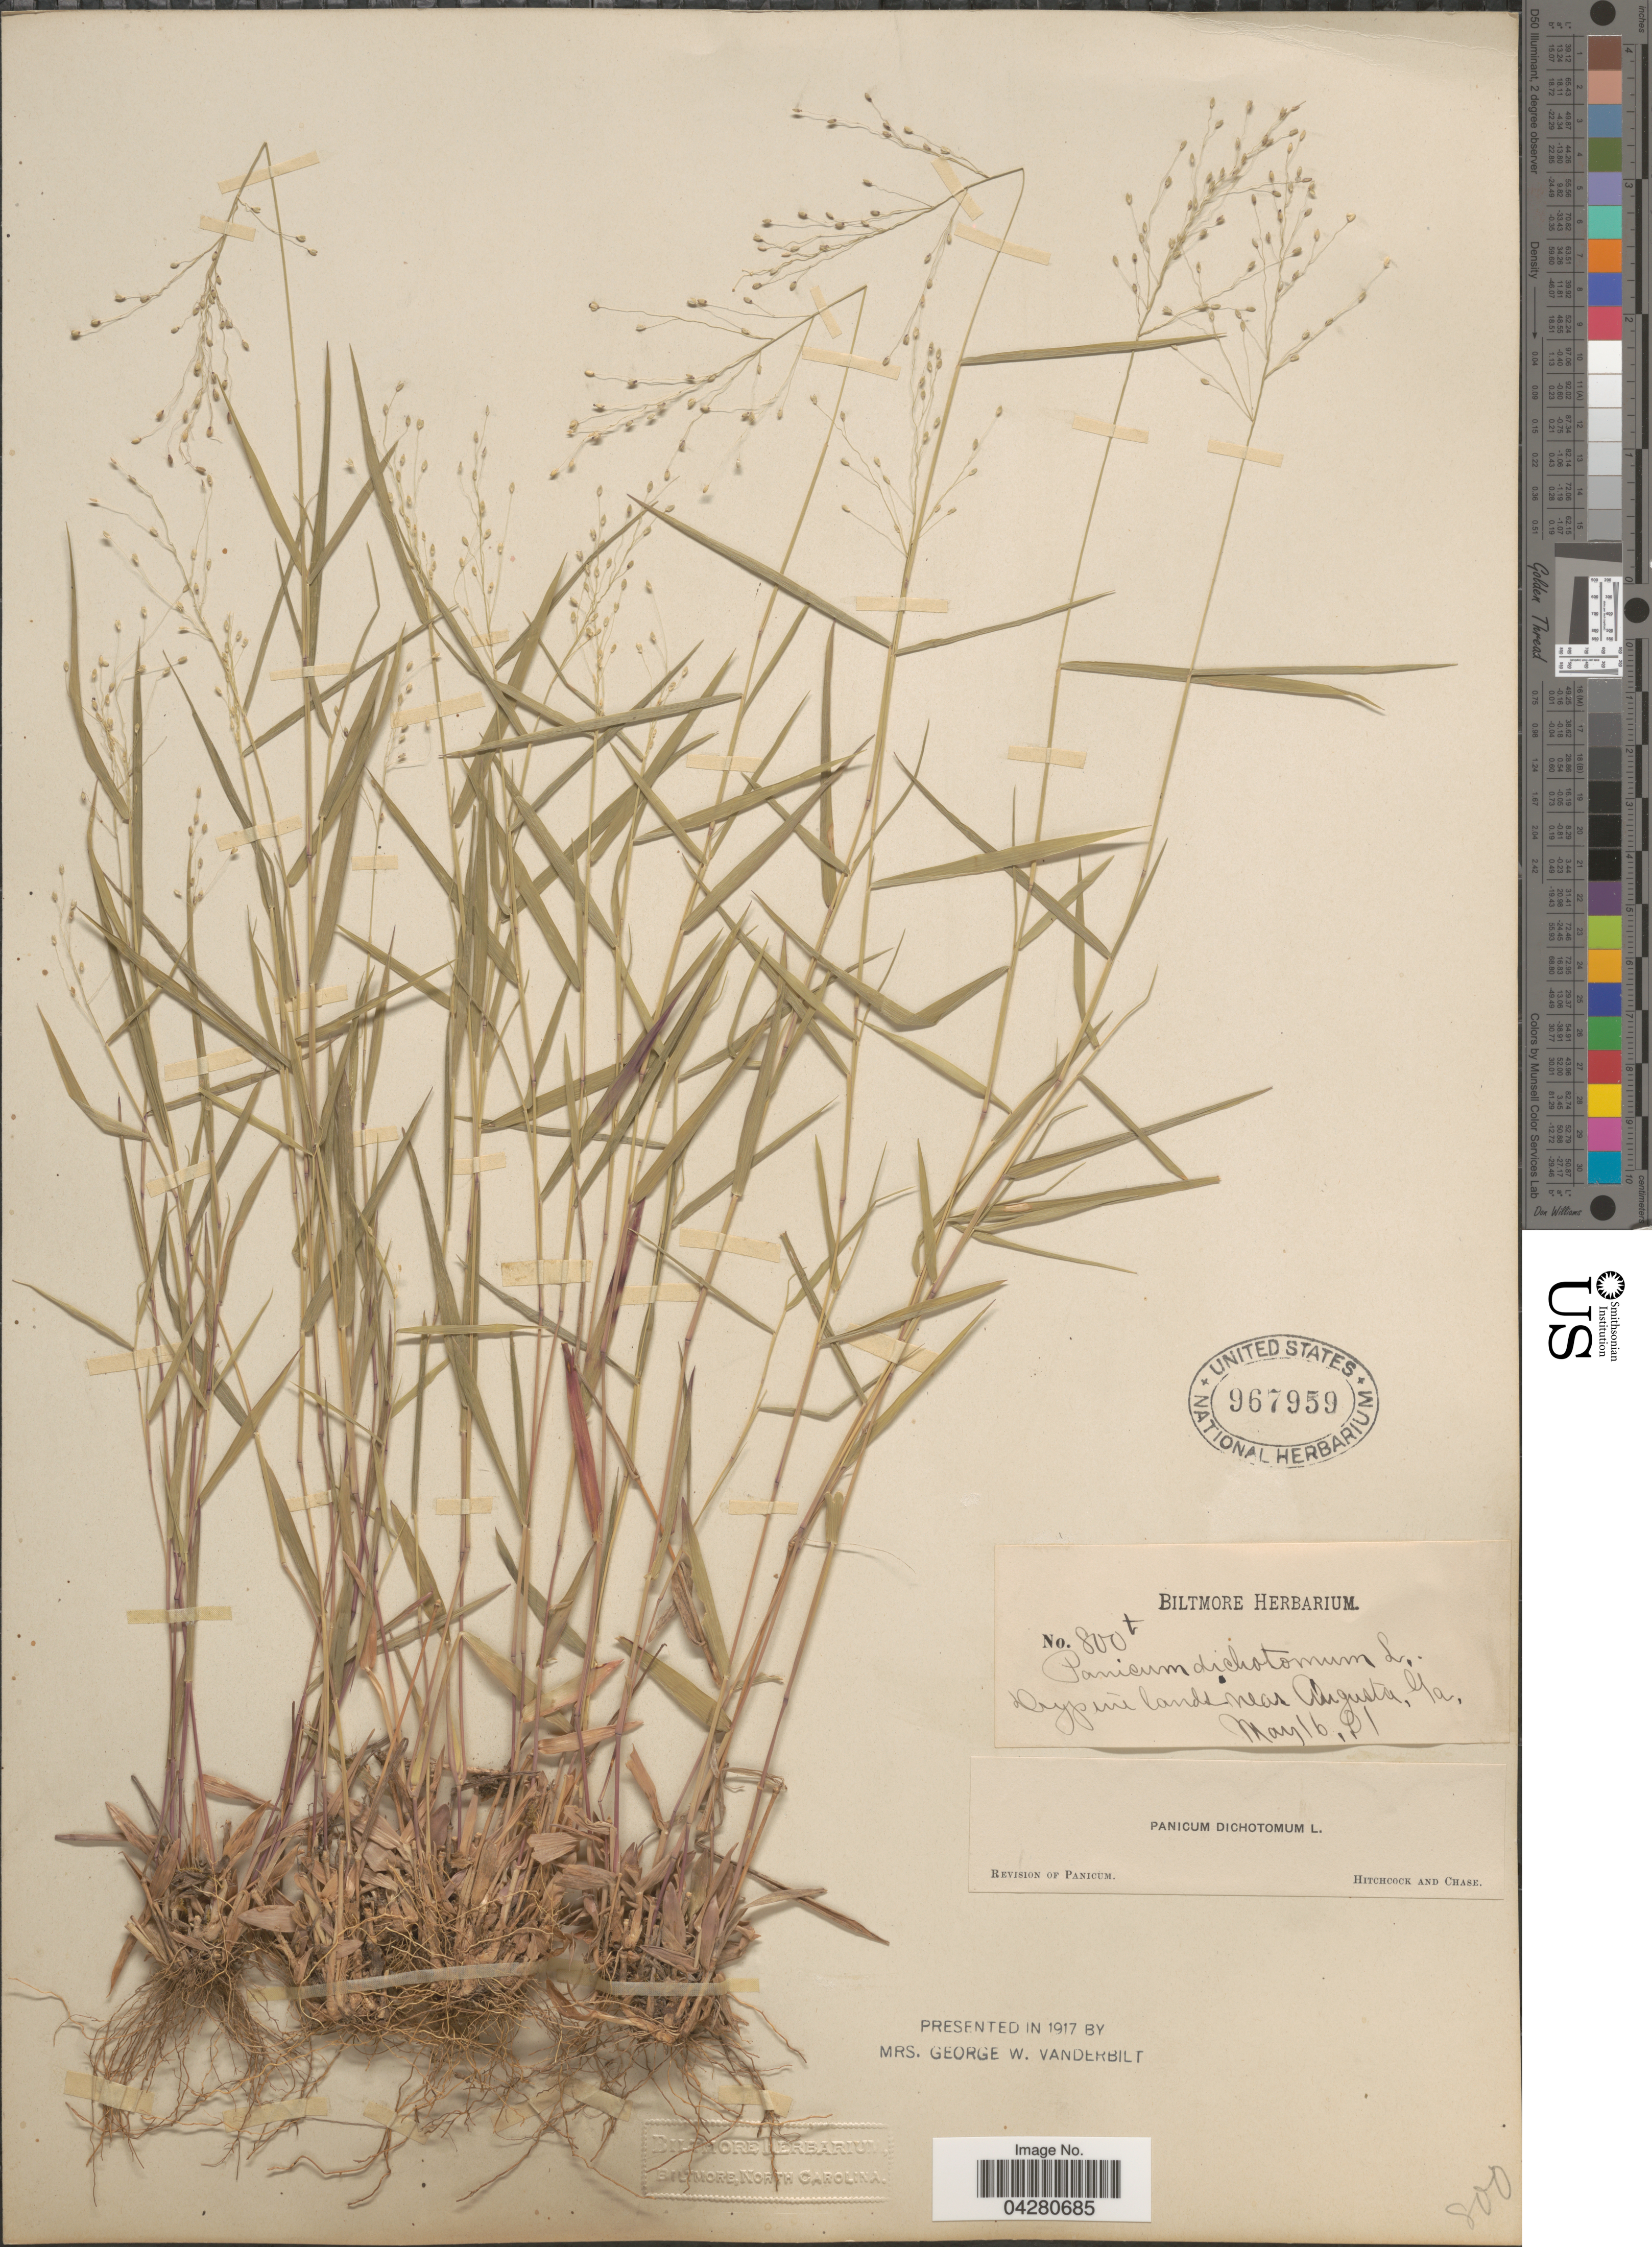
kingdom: Plantae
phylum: Tracheophyta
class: Liliopsida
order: Poales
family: Poaceae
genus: Dichanthelium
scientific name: Dichanthelium dichotomum var. dichotomum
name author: (L.) Gould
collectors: ex herb. Biltmore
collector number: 800t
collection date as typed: Transcribed d/m/y: 16/5/1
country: United States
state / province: Georgia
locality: Near Augusta.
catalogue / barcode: US 967959